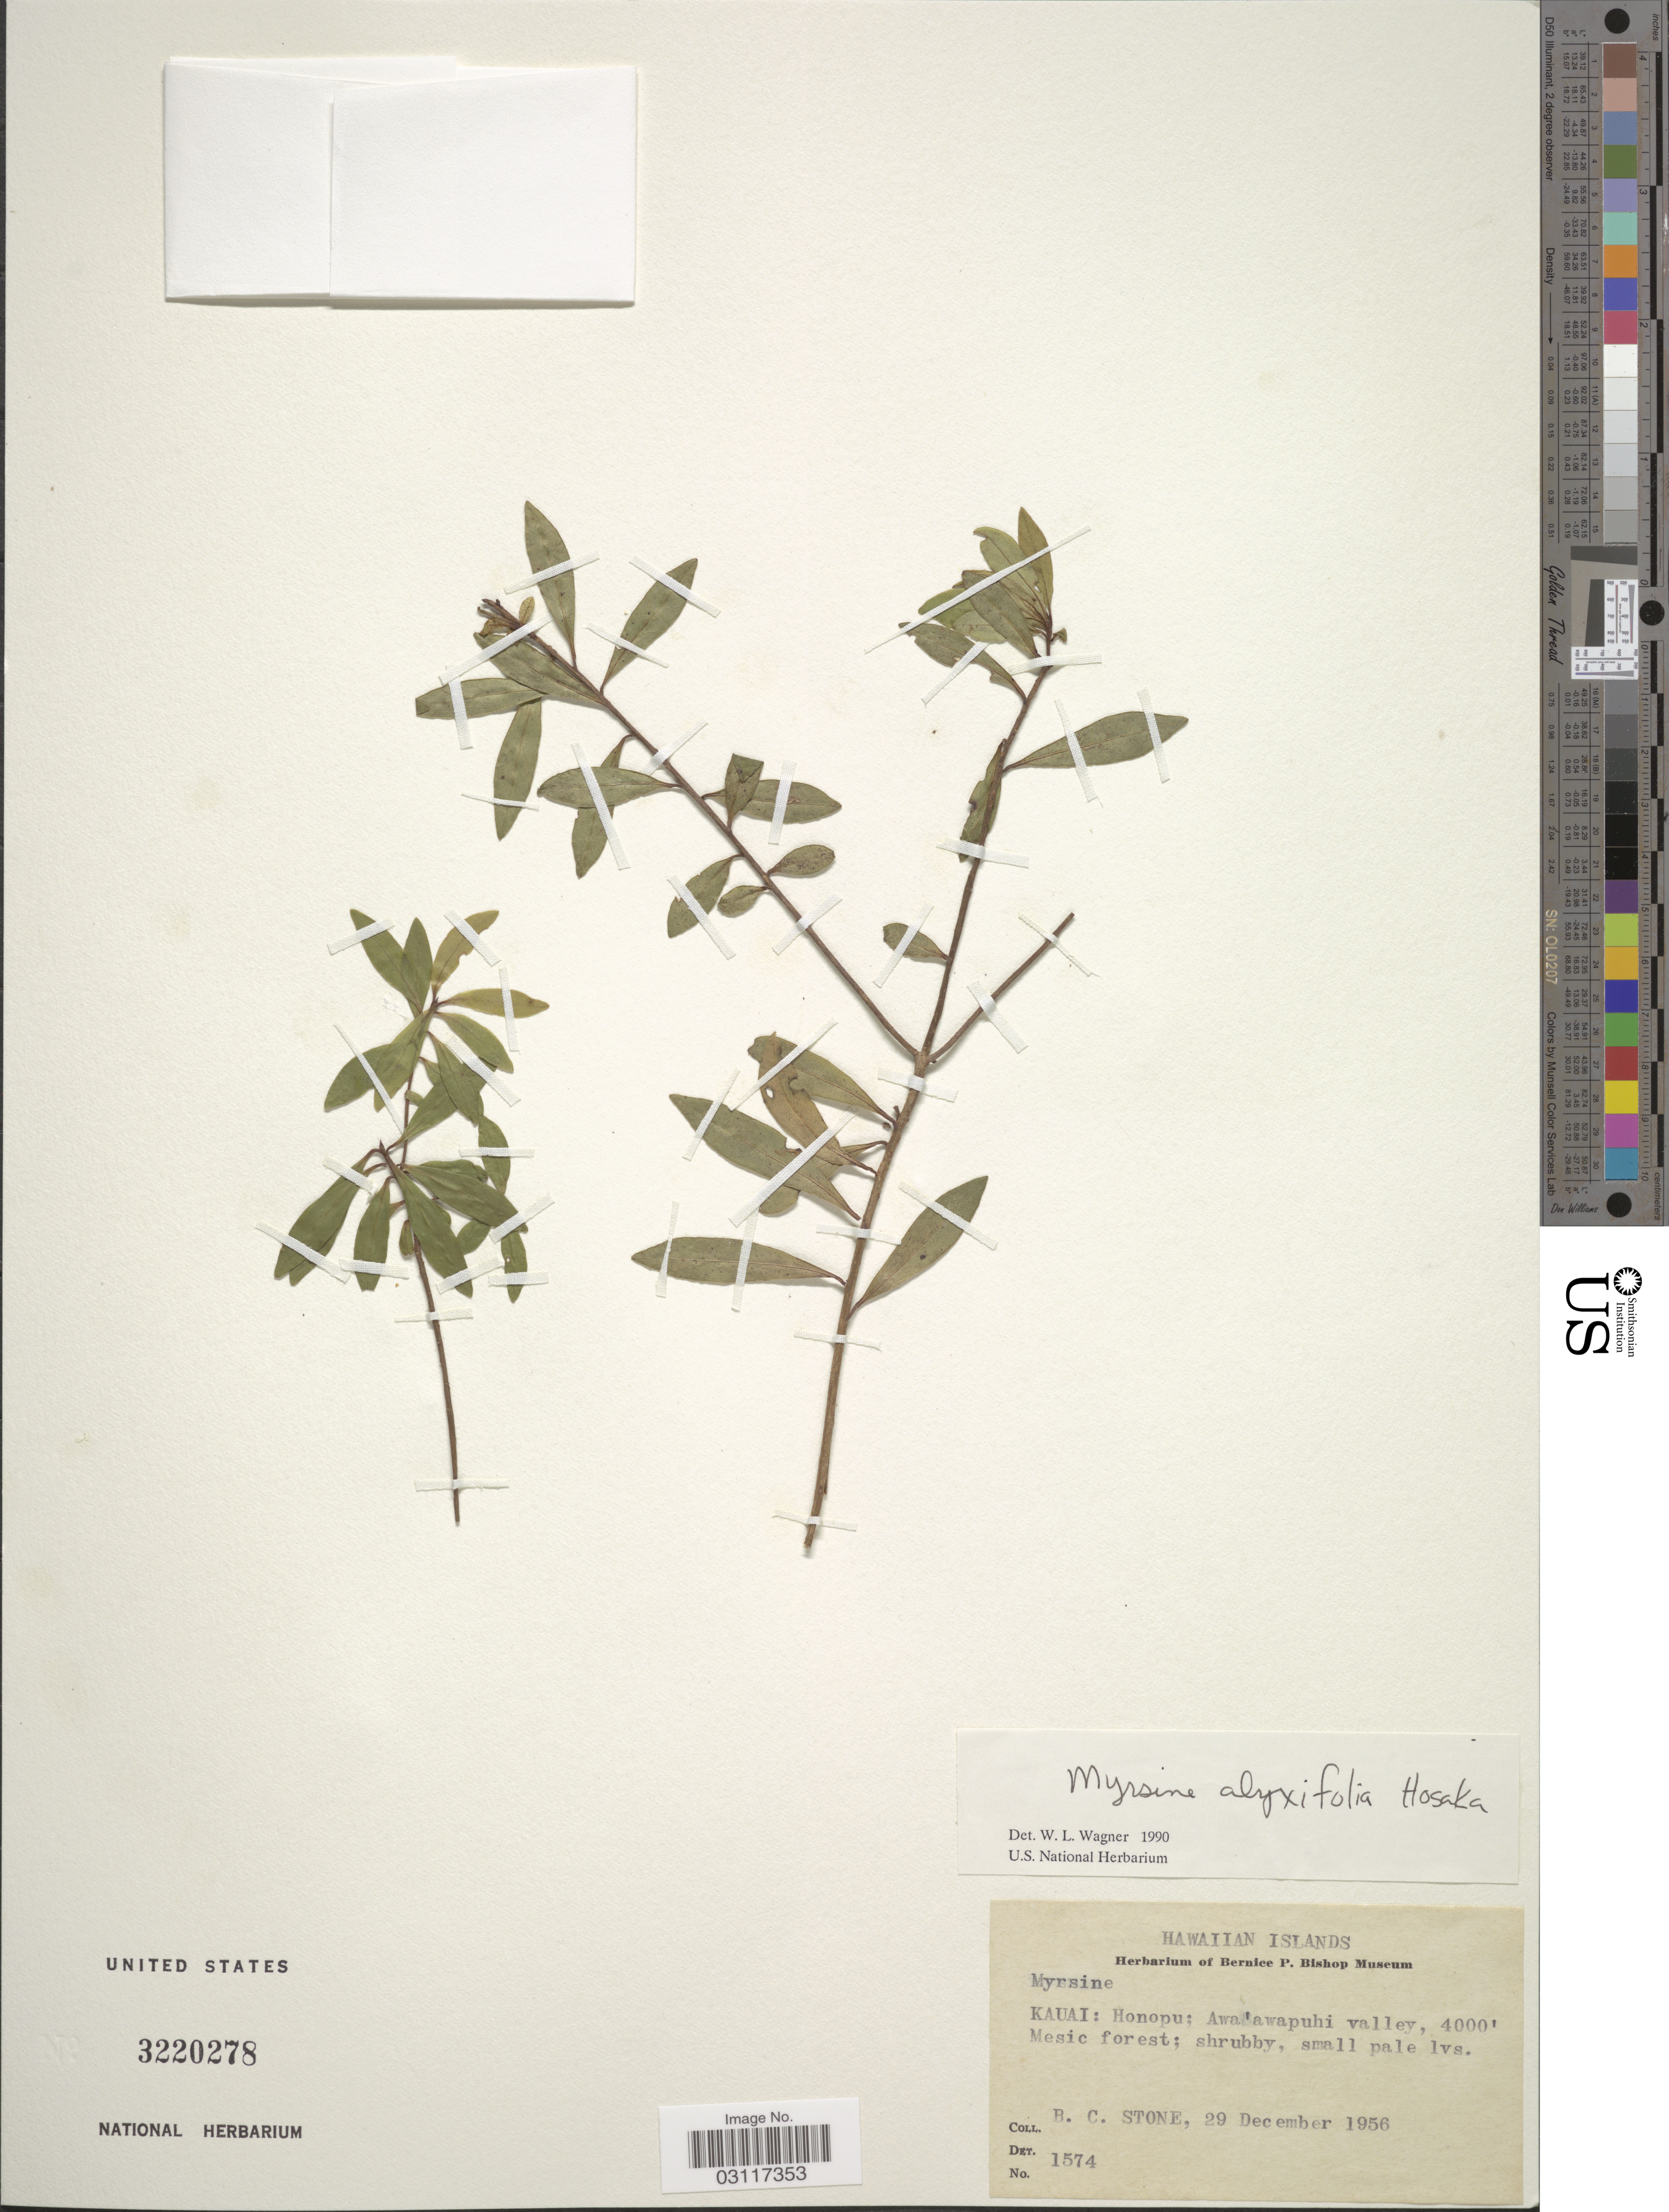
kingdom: Plantae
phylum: Tracheophyta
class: Magnoliopsida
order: Ericales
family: Primulaceae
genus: Myrsine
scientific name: Myrsine alyxifolia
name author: Hosaka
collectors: B. C. Stone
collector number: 1574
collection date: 1956-12-29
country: United States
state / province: Hawaii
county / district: Hawaii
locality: Hawaiian Islands, Kauai: Honopu: Awa'awapuhi valley, Mesic forest.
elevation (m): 1219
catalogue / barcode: US 3220278